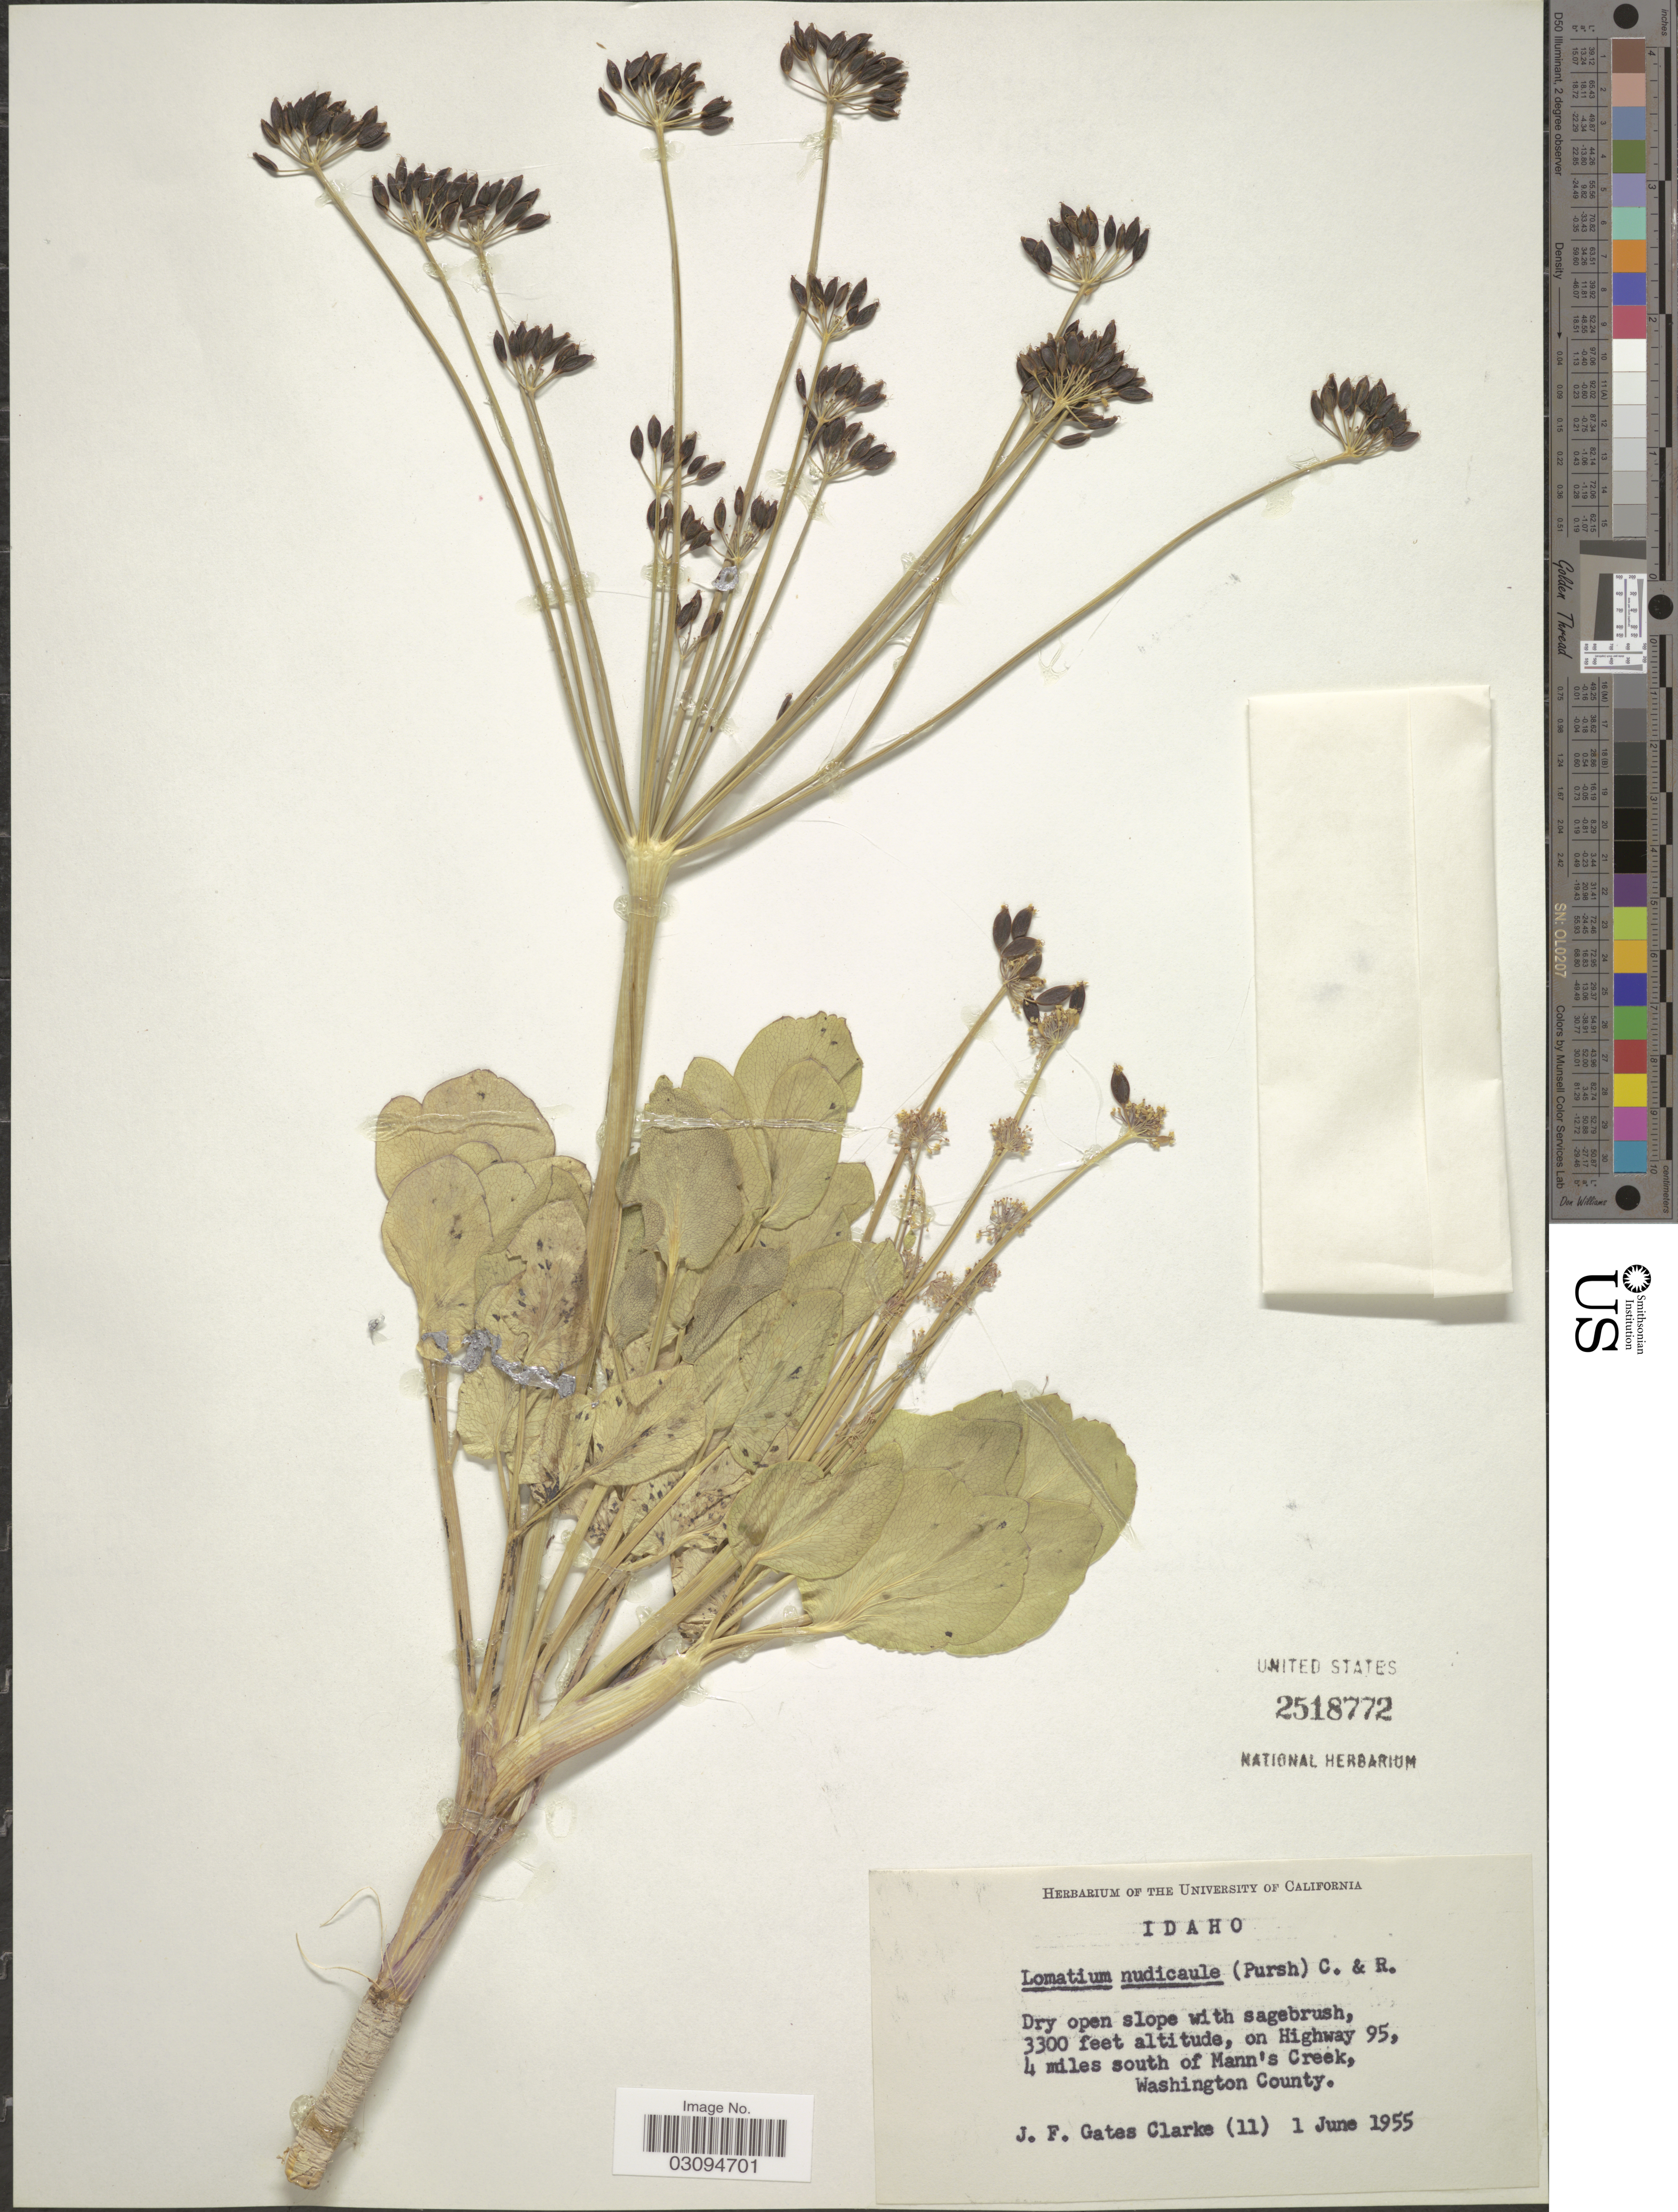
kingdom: Plantae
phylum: Tracheophyta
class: Magnoliopsida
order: Apiales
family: Apiaceae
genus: Lomatium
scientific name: Lomatium nudicaule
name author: (Pursh) J.M. Coult. & Rose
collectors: J. F. Gates-Clarke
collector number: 11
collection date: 1955-06-01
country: United States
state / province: Idaho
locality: On Highway 95, 4 miles south of Mann's Creek, Washington County.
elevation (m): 1006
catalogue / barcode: US 2518772